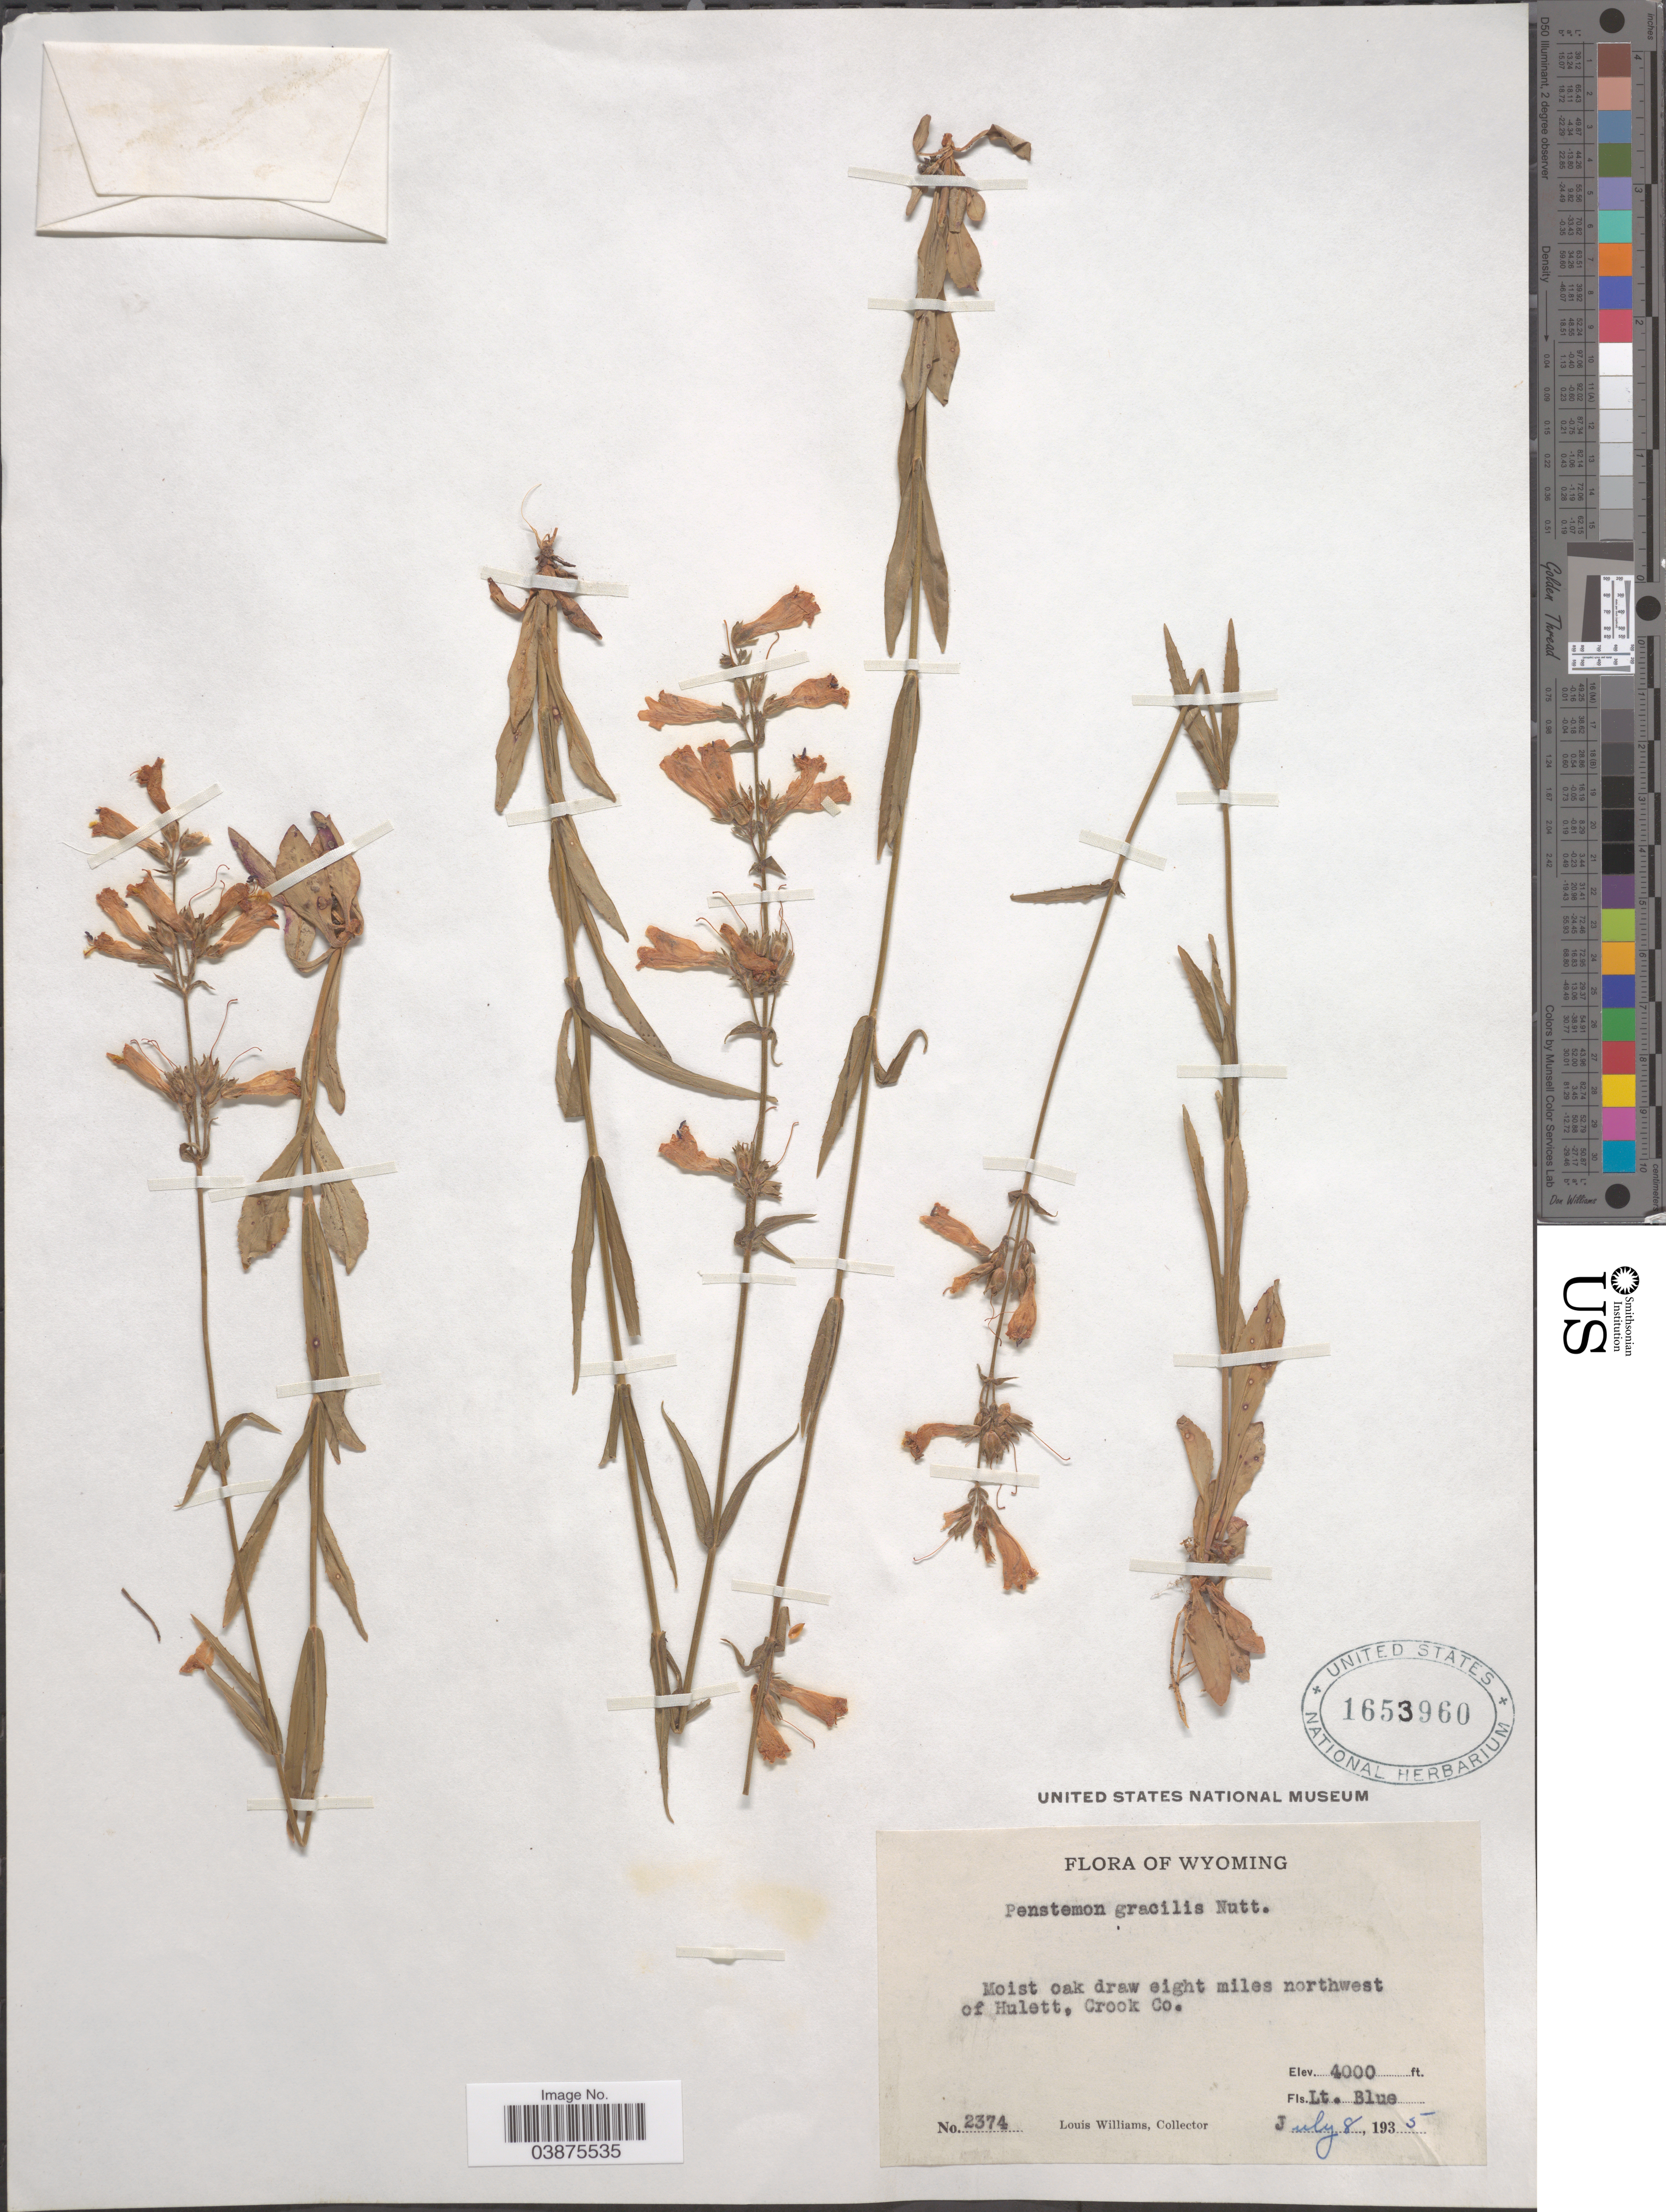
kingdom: Plantae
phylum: Tracheophyta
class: Magnoliopsida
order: Lamiales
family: Plantaginaceae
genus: Penstemon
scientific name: Penstemon gracilis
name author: Nutt.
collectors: L. G. Williams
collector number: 2374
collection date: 1935-07-08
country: United States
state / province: Wyoming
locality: Moist oak draw eight miles northwest of Hulett, Crook Co.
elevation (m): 1219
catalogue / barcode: US 1653960